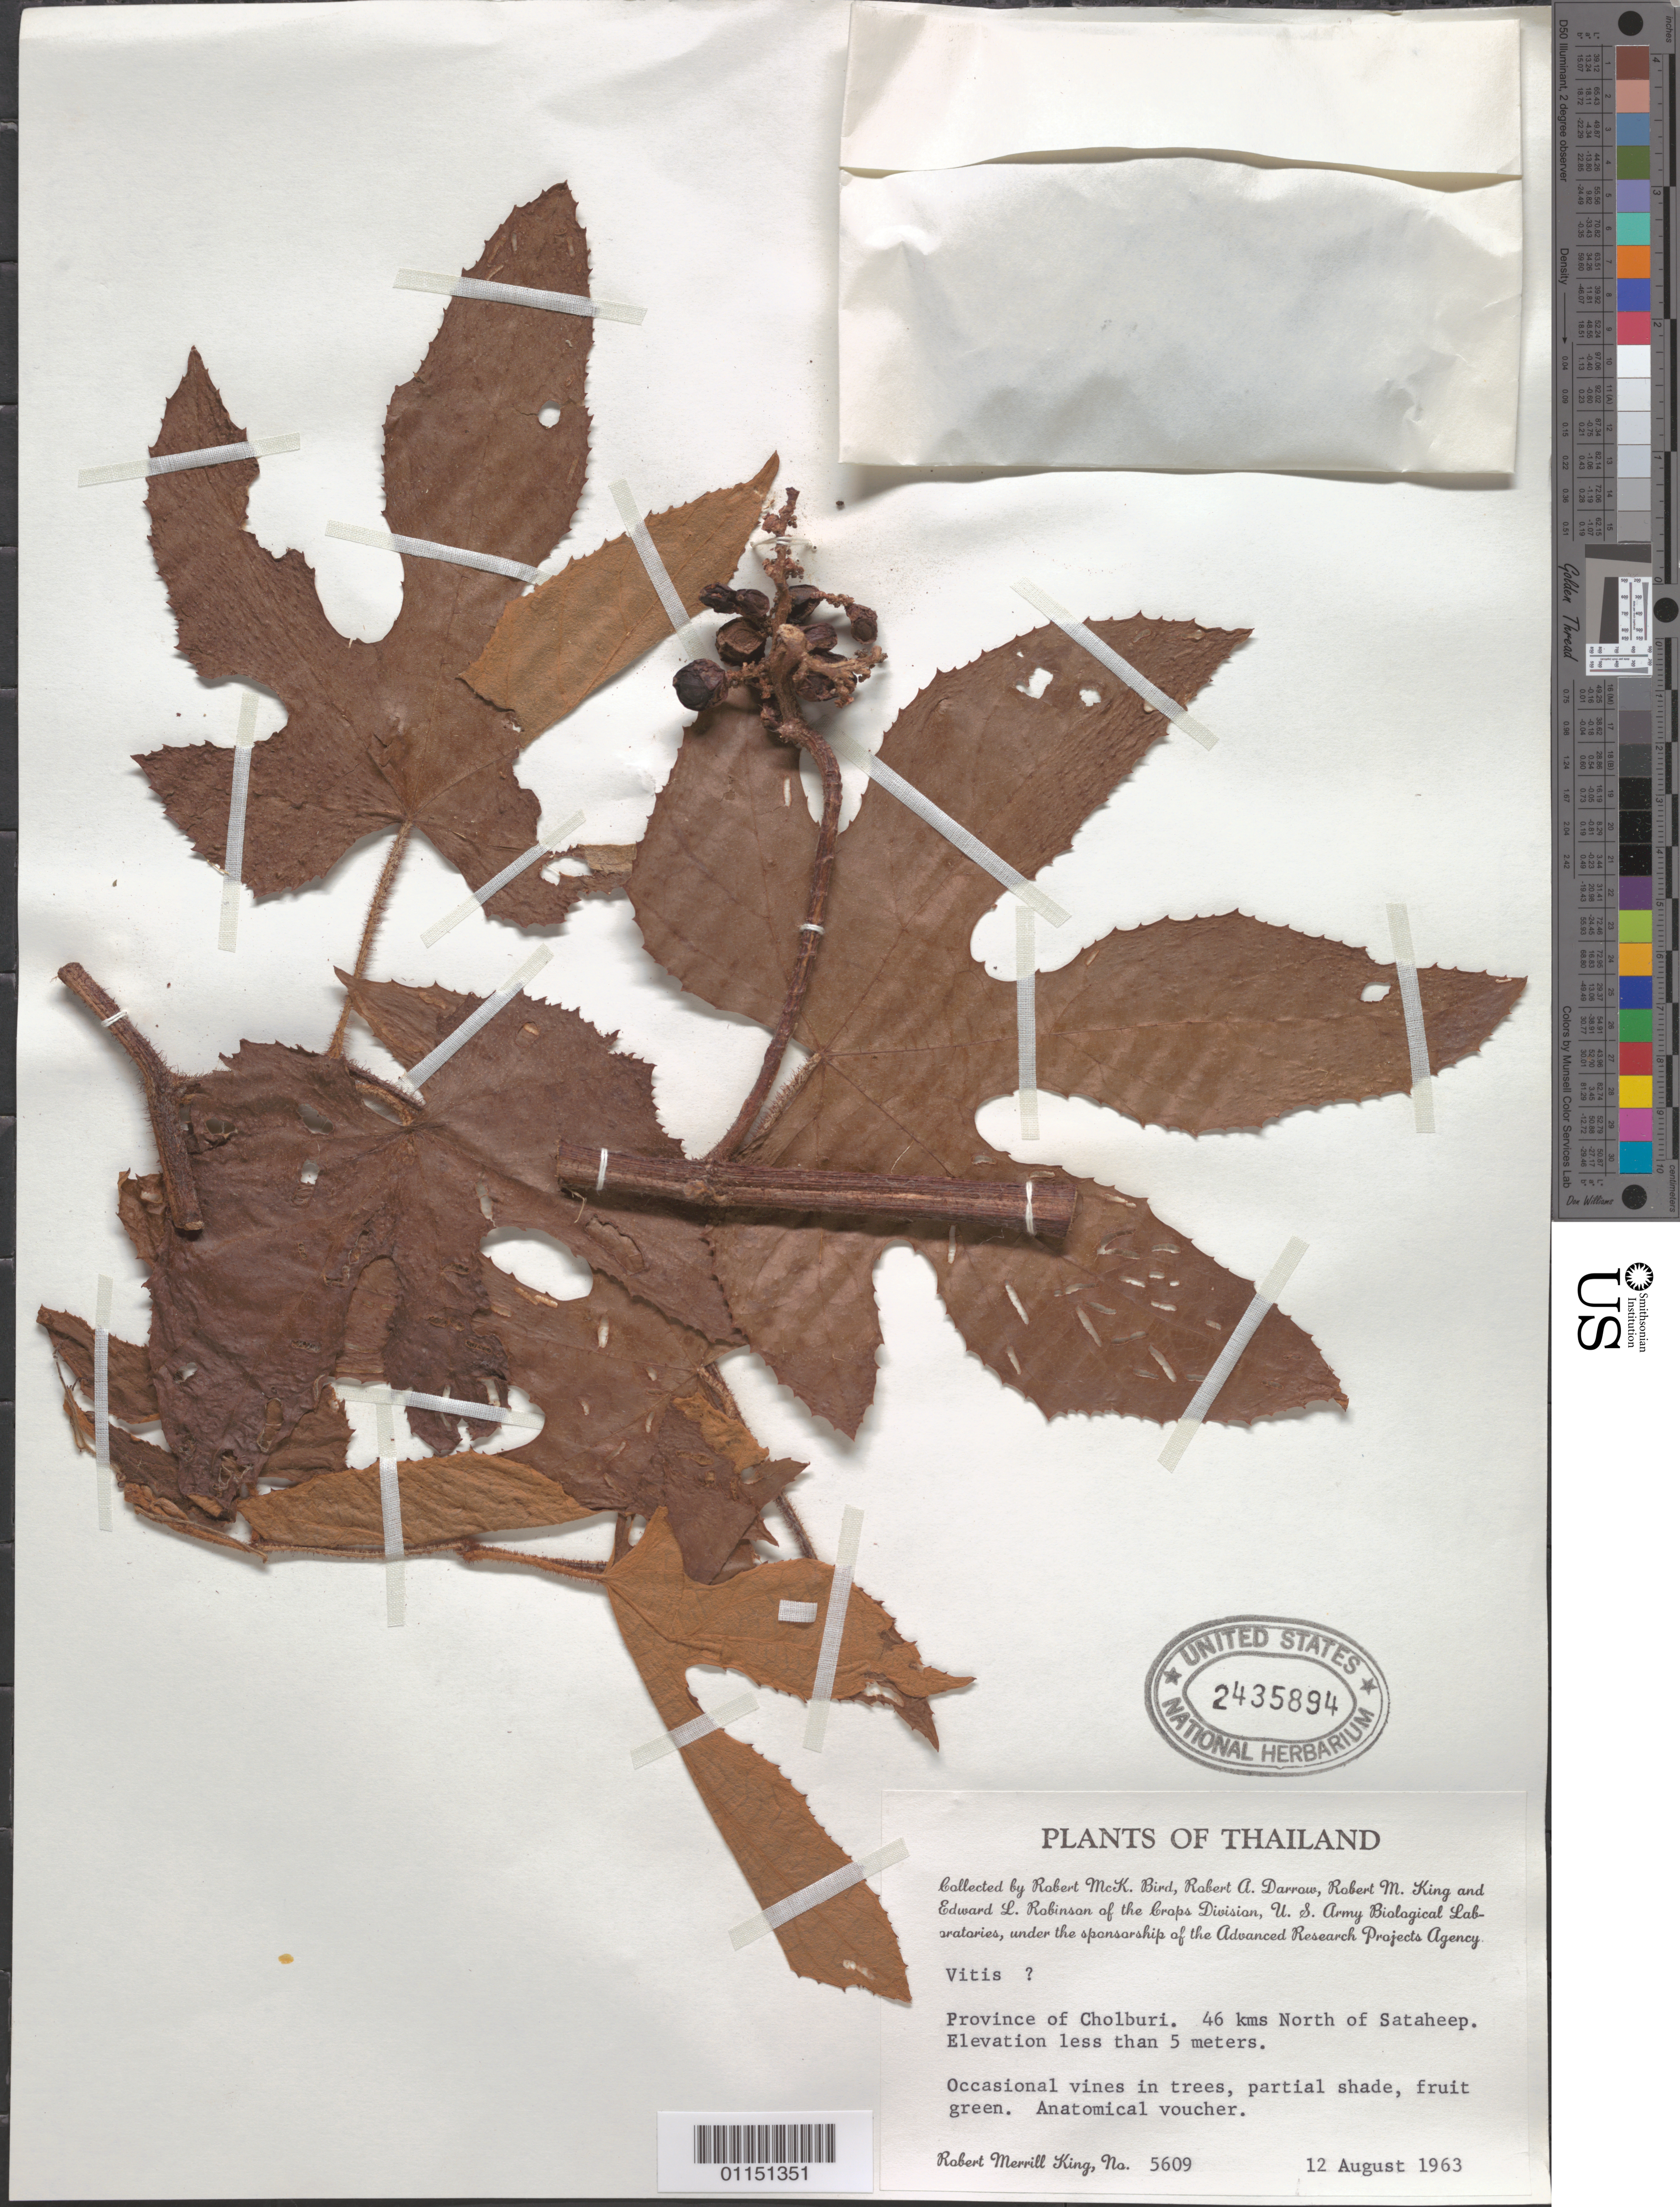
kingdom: Plantae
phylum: Tracheophyta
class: Magnoliopsida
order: Vitales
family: Vitaceae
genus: Vitis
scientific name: Vitis sp.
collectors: R. M. King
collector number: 5609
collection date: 1963-08-12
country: Thailand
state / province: Chon Buri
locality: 46 kms N of Sataheep.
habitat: Occasional vines in trees.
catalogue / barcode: US 2435894